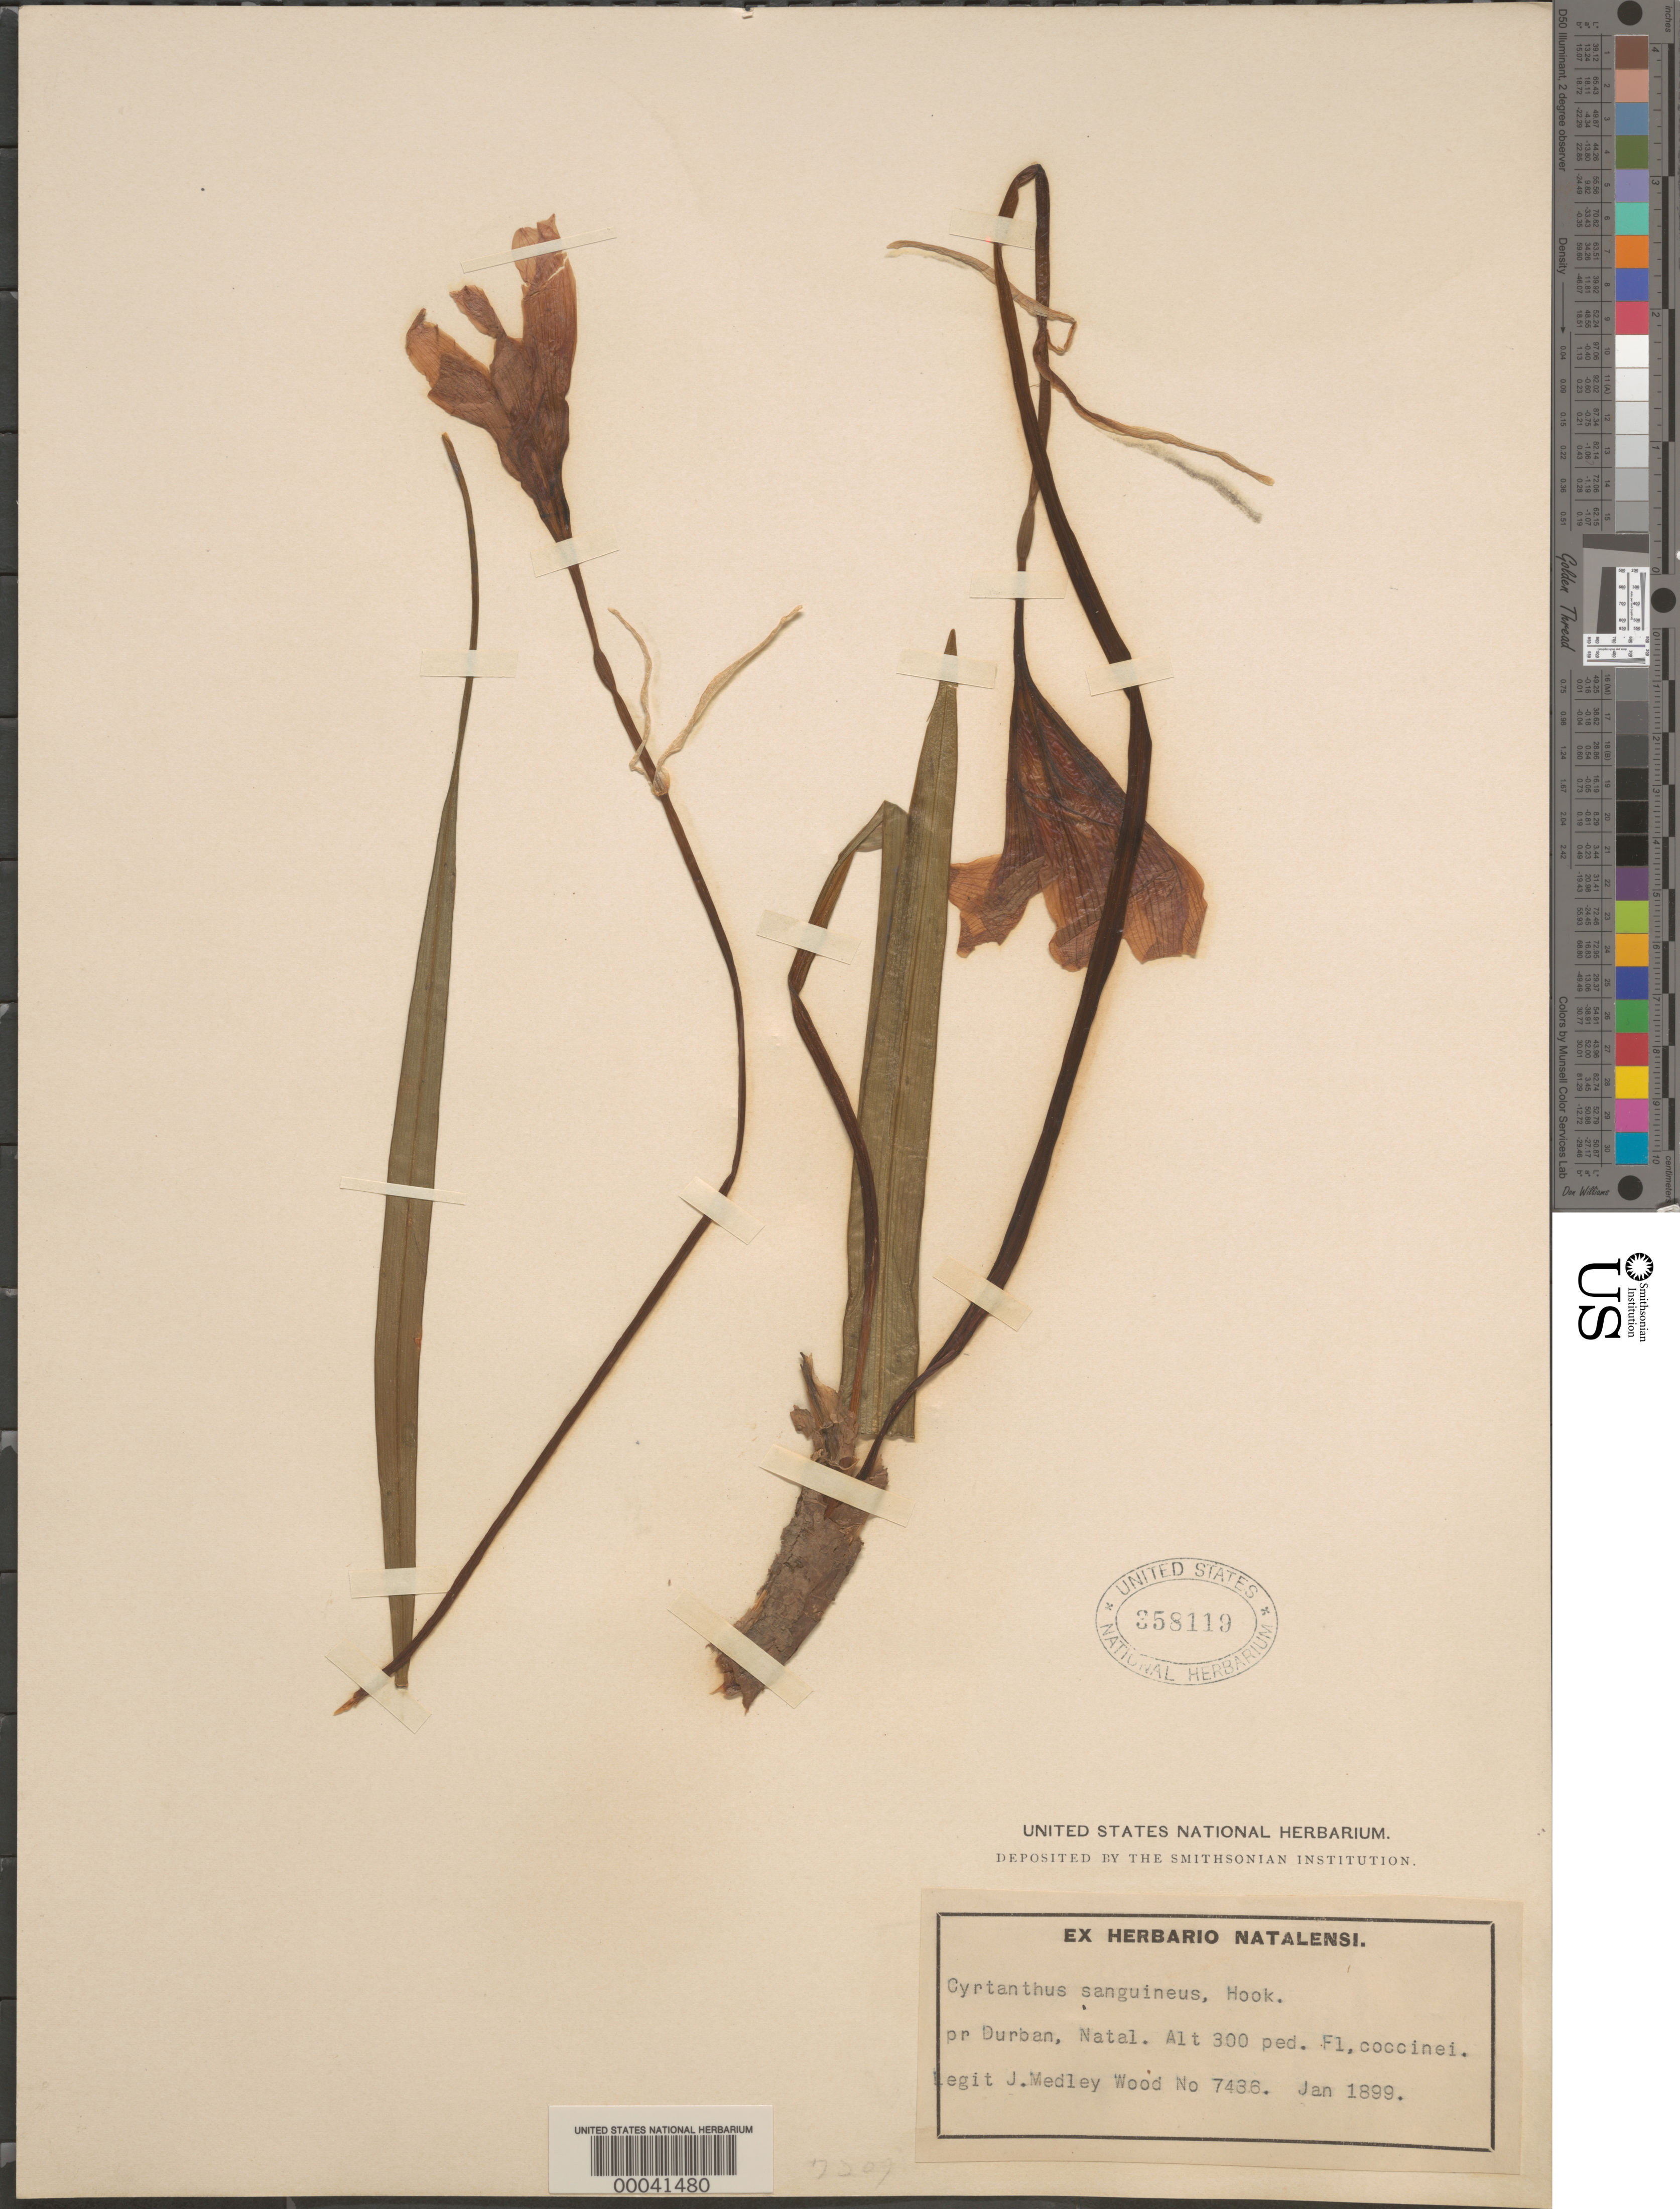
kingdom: Plantae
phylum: Tracheophyta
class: Liliopsida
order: Asparagales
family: Amaryllidaceae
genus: Cyrtanthus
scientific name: Cyrtanthus sanguineus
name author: (Lindl.) Walp.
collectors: J. M. Wood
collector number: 7436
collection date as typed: Jan 1899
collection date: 1899-01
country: South Africa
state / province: KwaZulu-Natal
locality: Near durban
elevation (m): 91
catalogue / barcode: US 358119